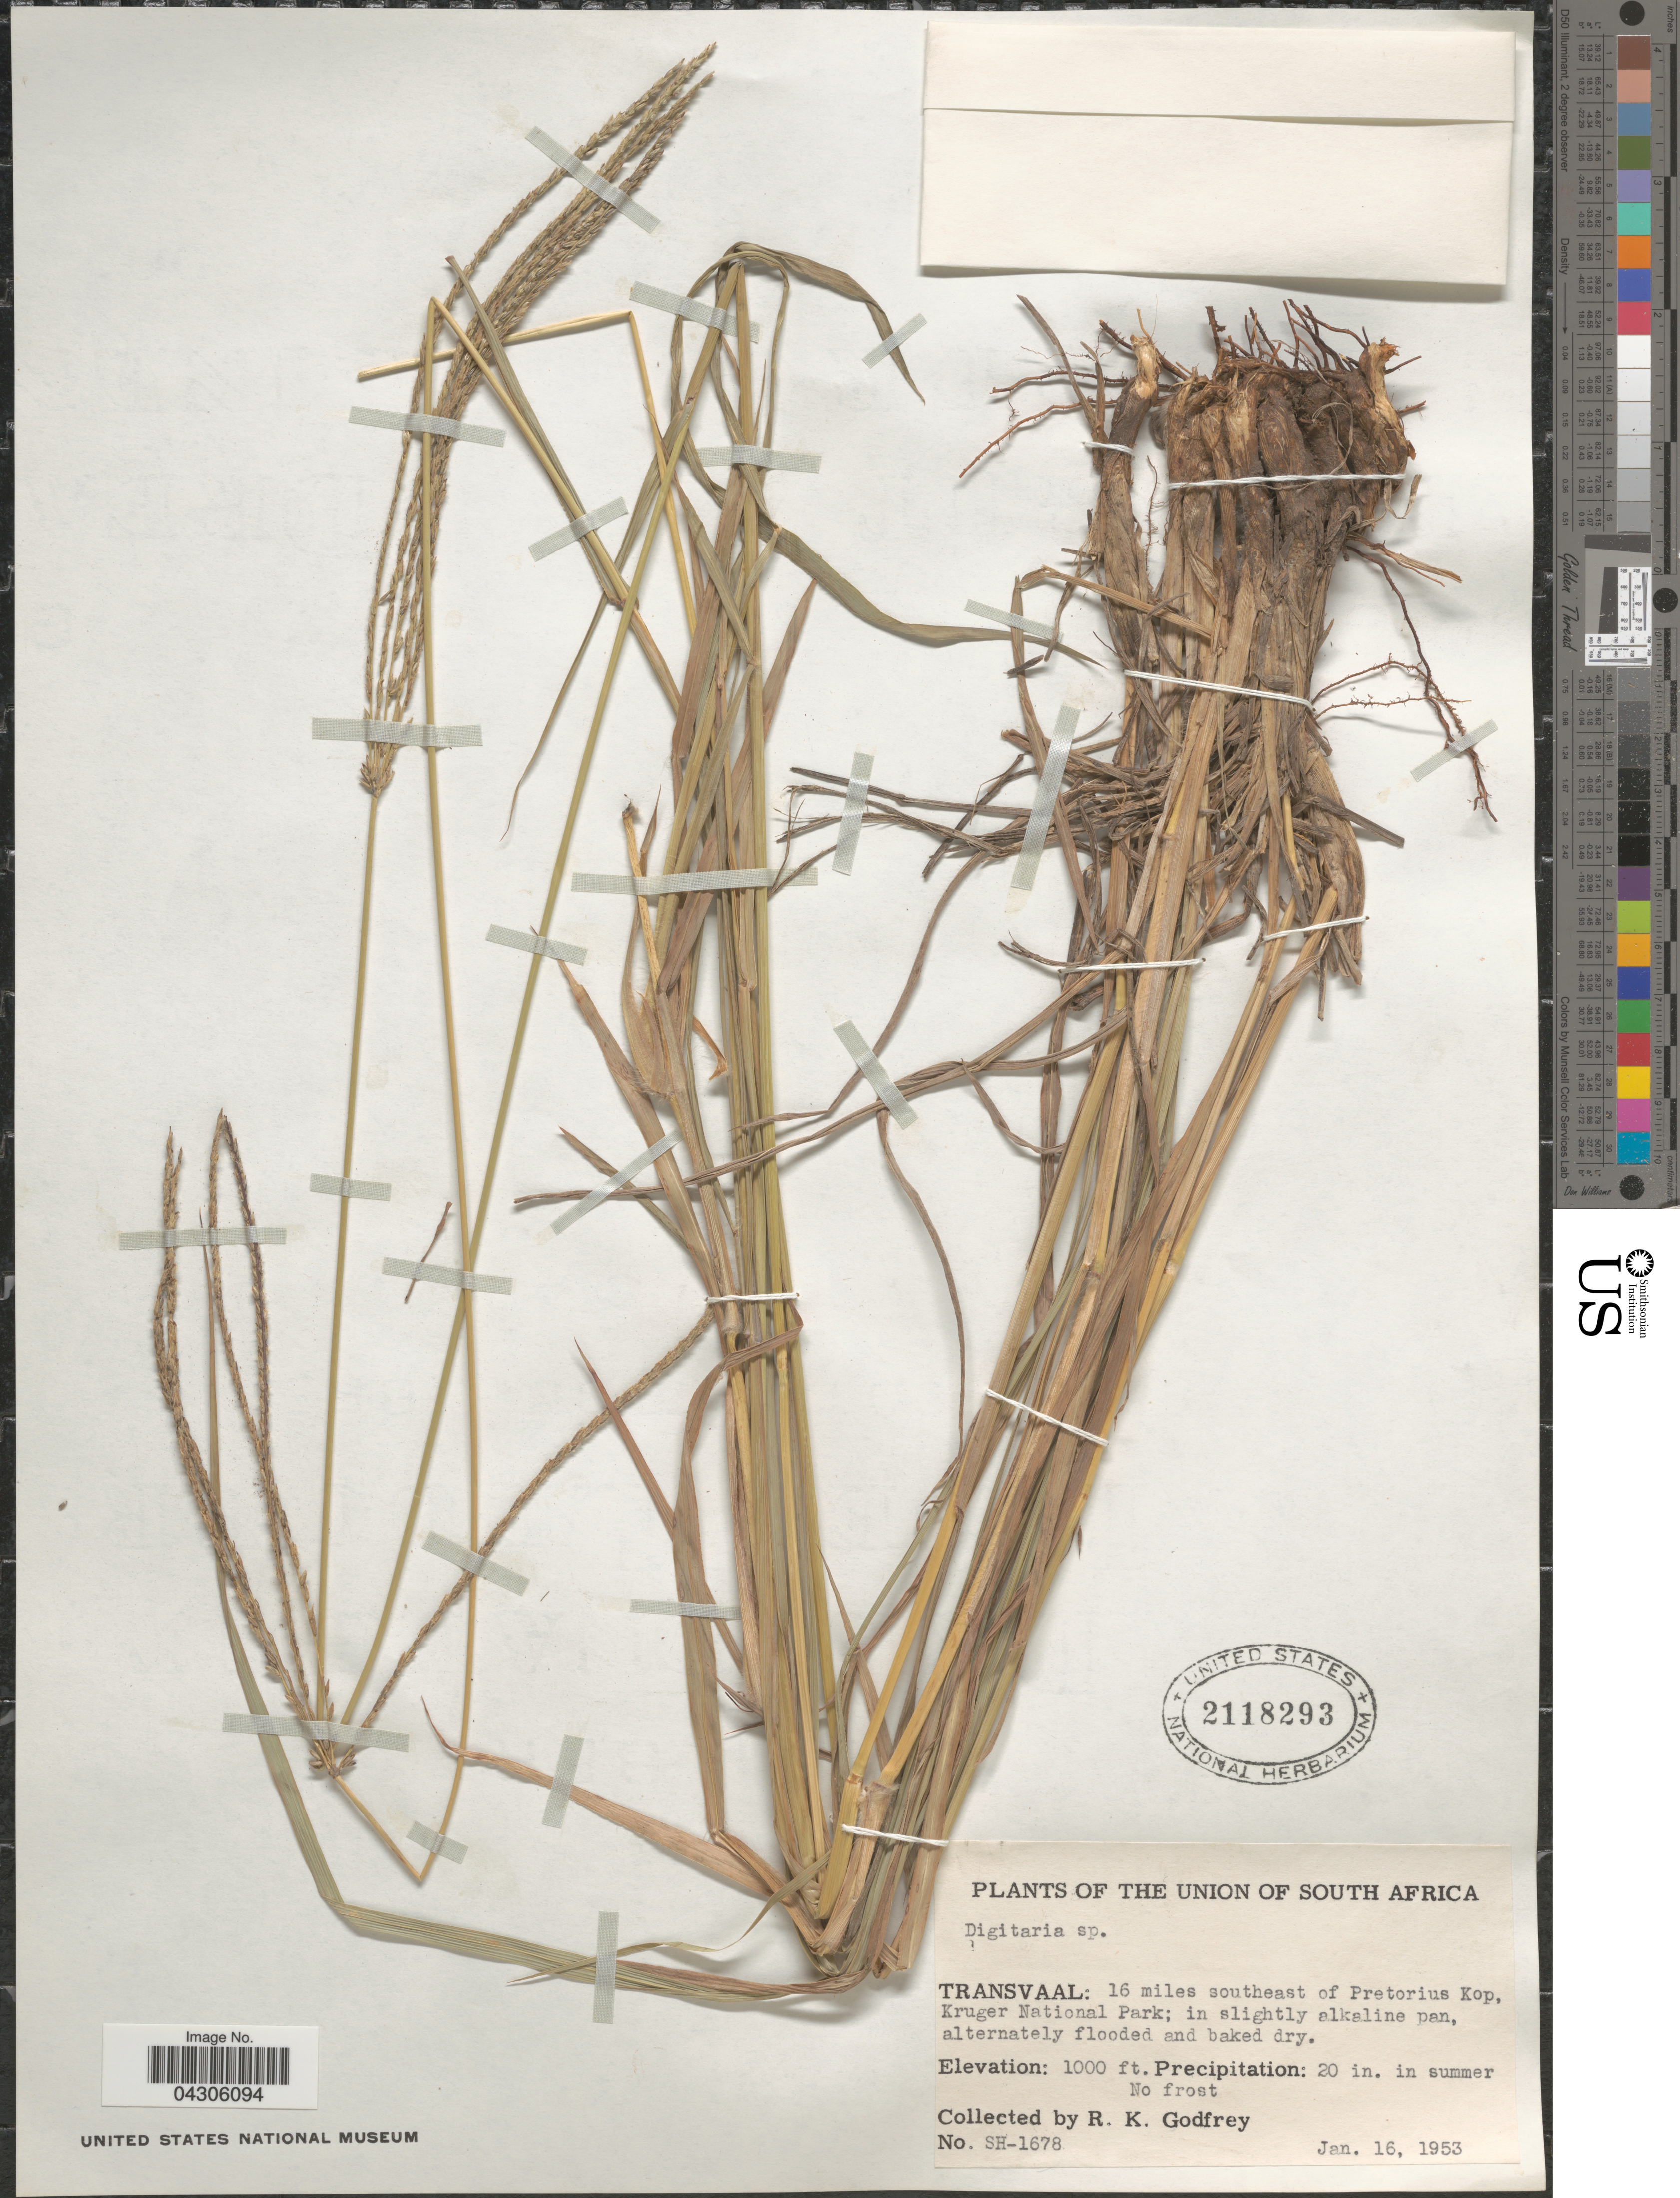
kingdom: Plantae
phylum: Tracheophyta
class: Liliopsida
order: Poales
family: Poaceae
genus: Digitaria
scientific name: Digitaria sp.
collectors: R. K. Godfrey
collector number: SH-1678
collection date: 1953-01-16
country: South Africa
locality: Union of South Africa. Transvaal: 16 miles southeast of Pretorius Kop, Kruger National Park.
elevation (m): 305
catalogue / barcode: US 2118293